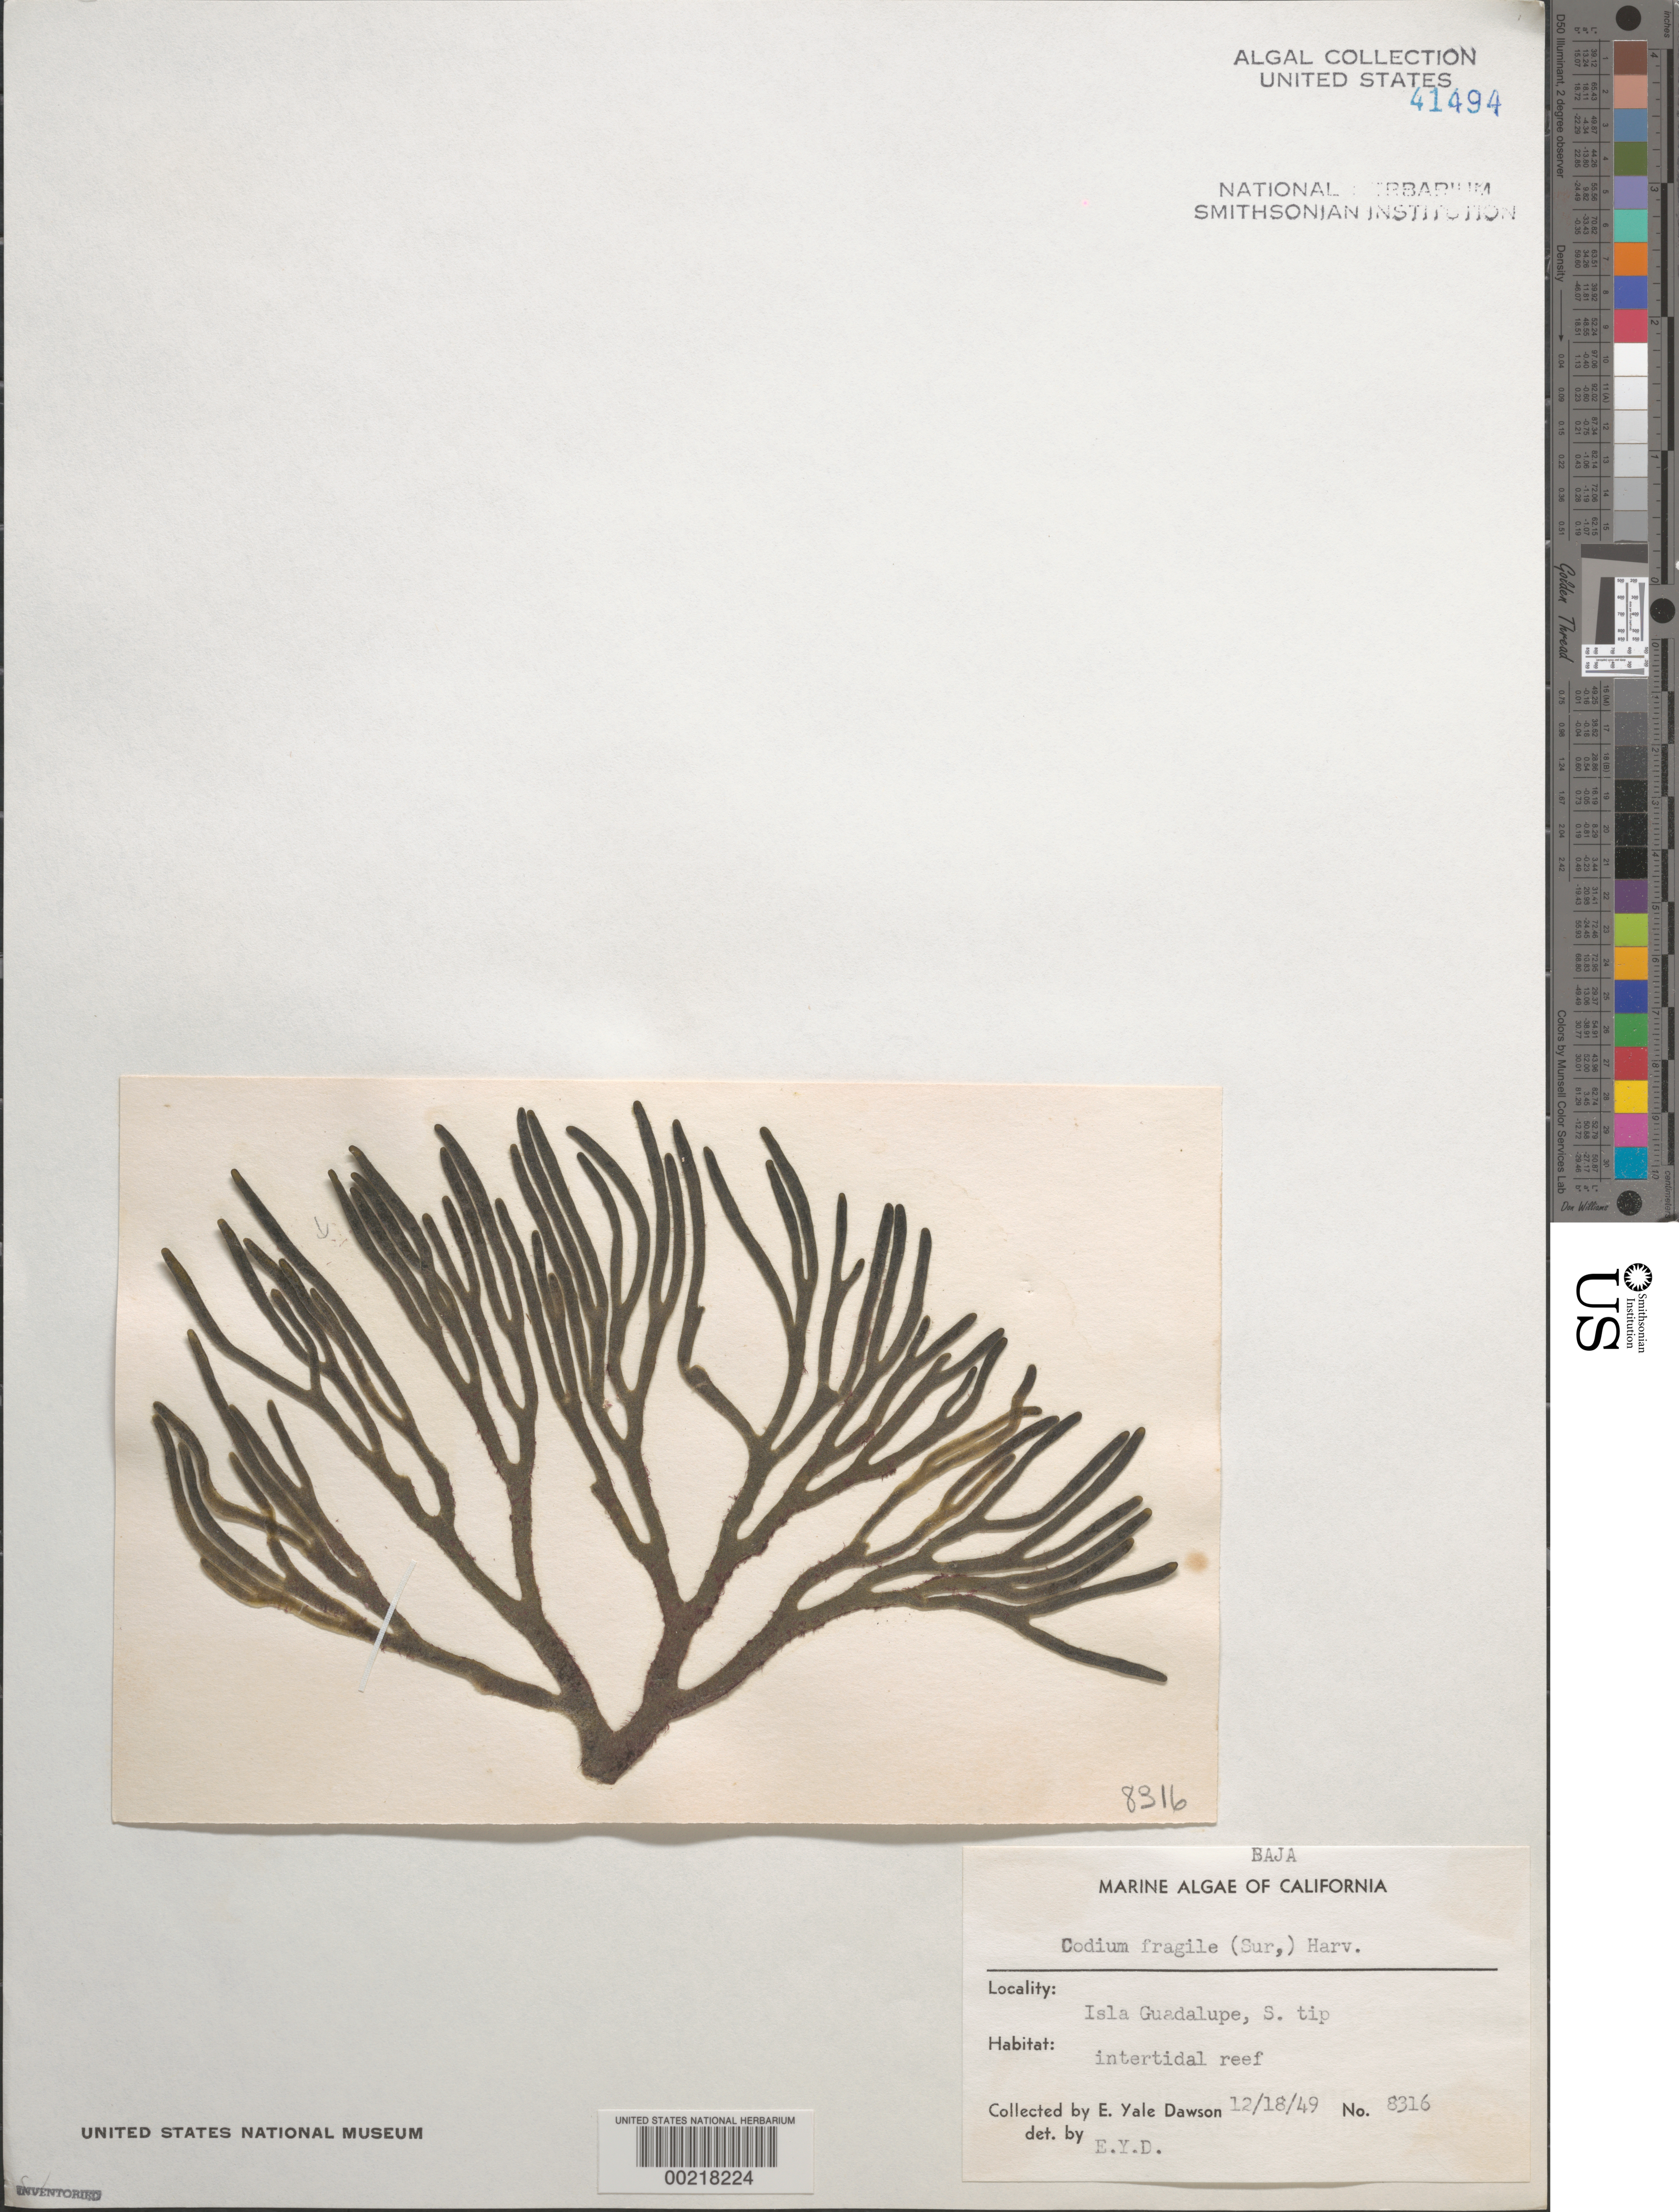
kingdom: Plantae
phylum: Chlorophyta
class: Ulvophyceae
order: Bryopsidales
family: Codiaceae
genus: Codium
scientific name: Codium fragile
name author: (Suringar) P. Hariot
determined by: Dawson, E. Y.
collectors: E. Y. Dawson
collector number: EYD 8316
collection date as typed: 18 Dec 1949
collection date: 1949-12-18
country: Mexico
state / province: Baja California Norte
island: Isla Guadalupe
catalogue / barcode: US 41494